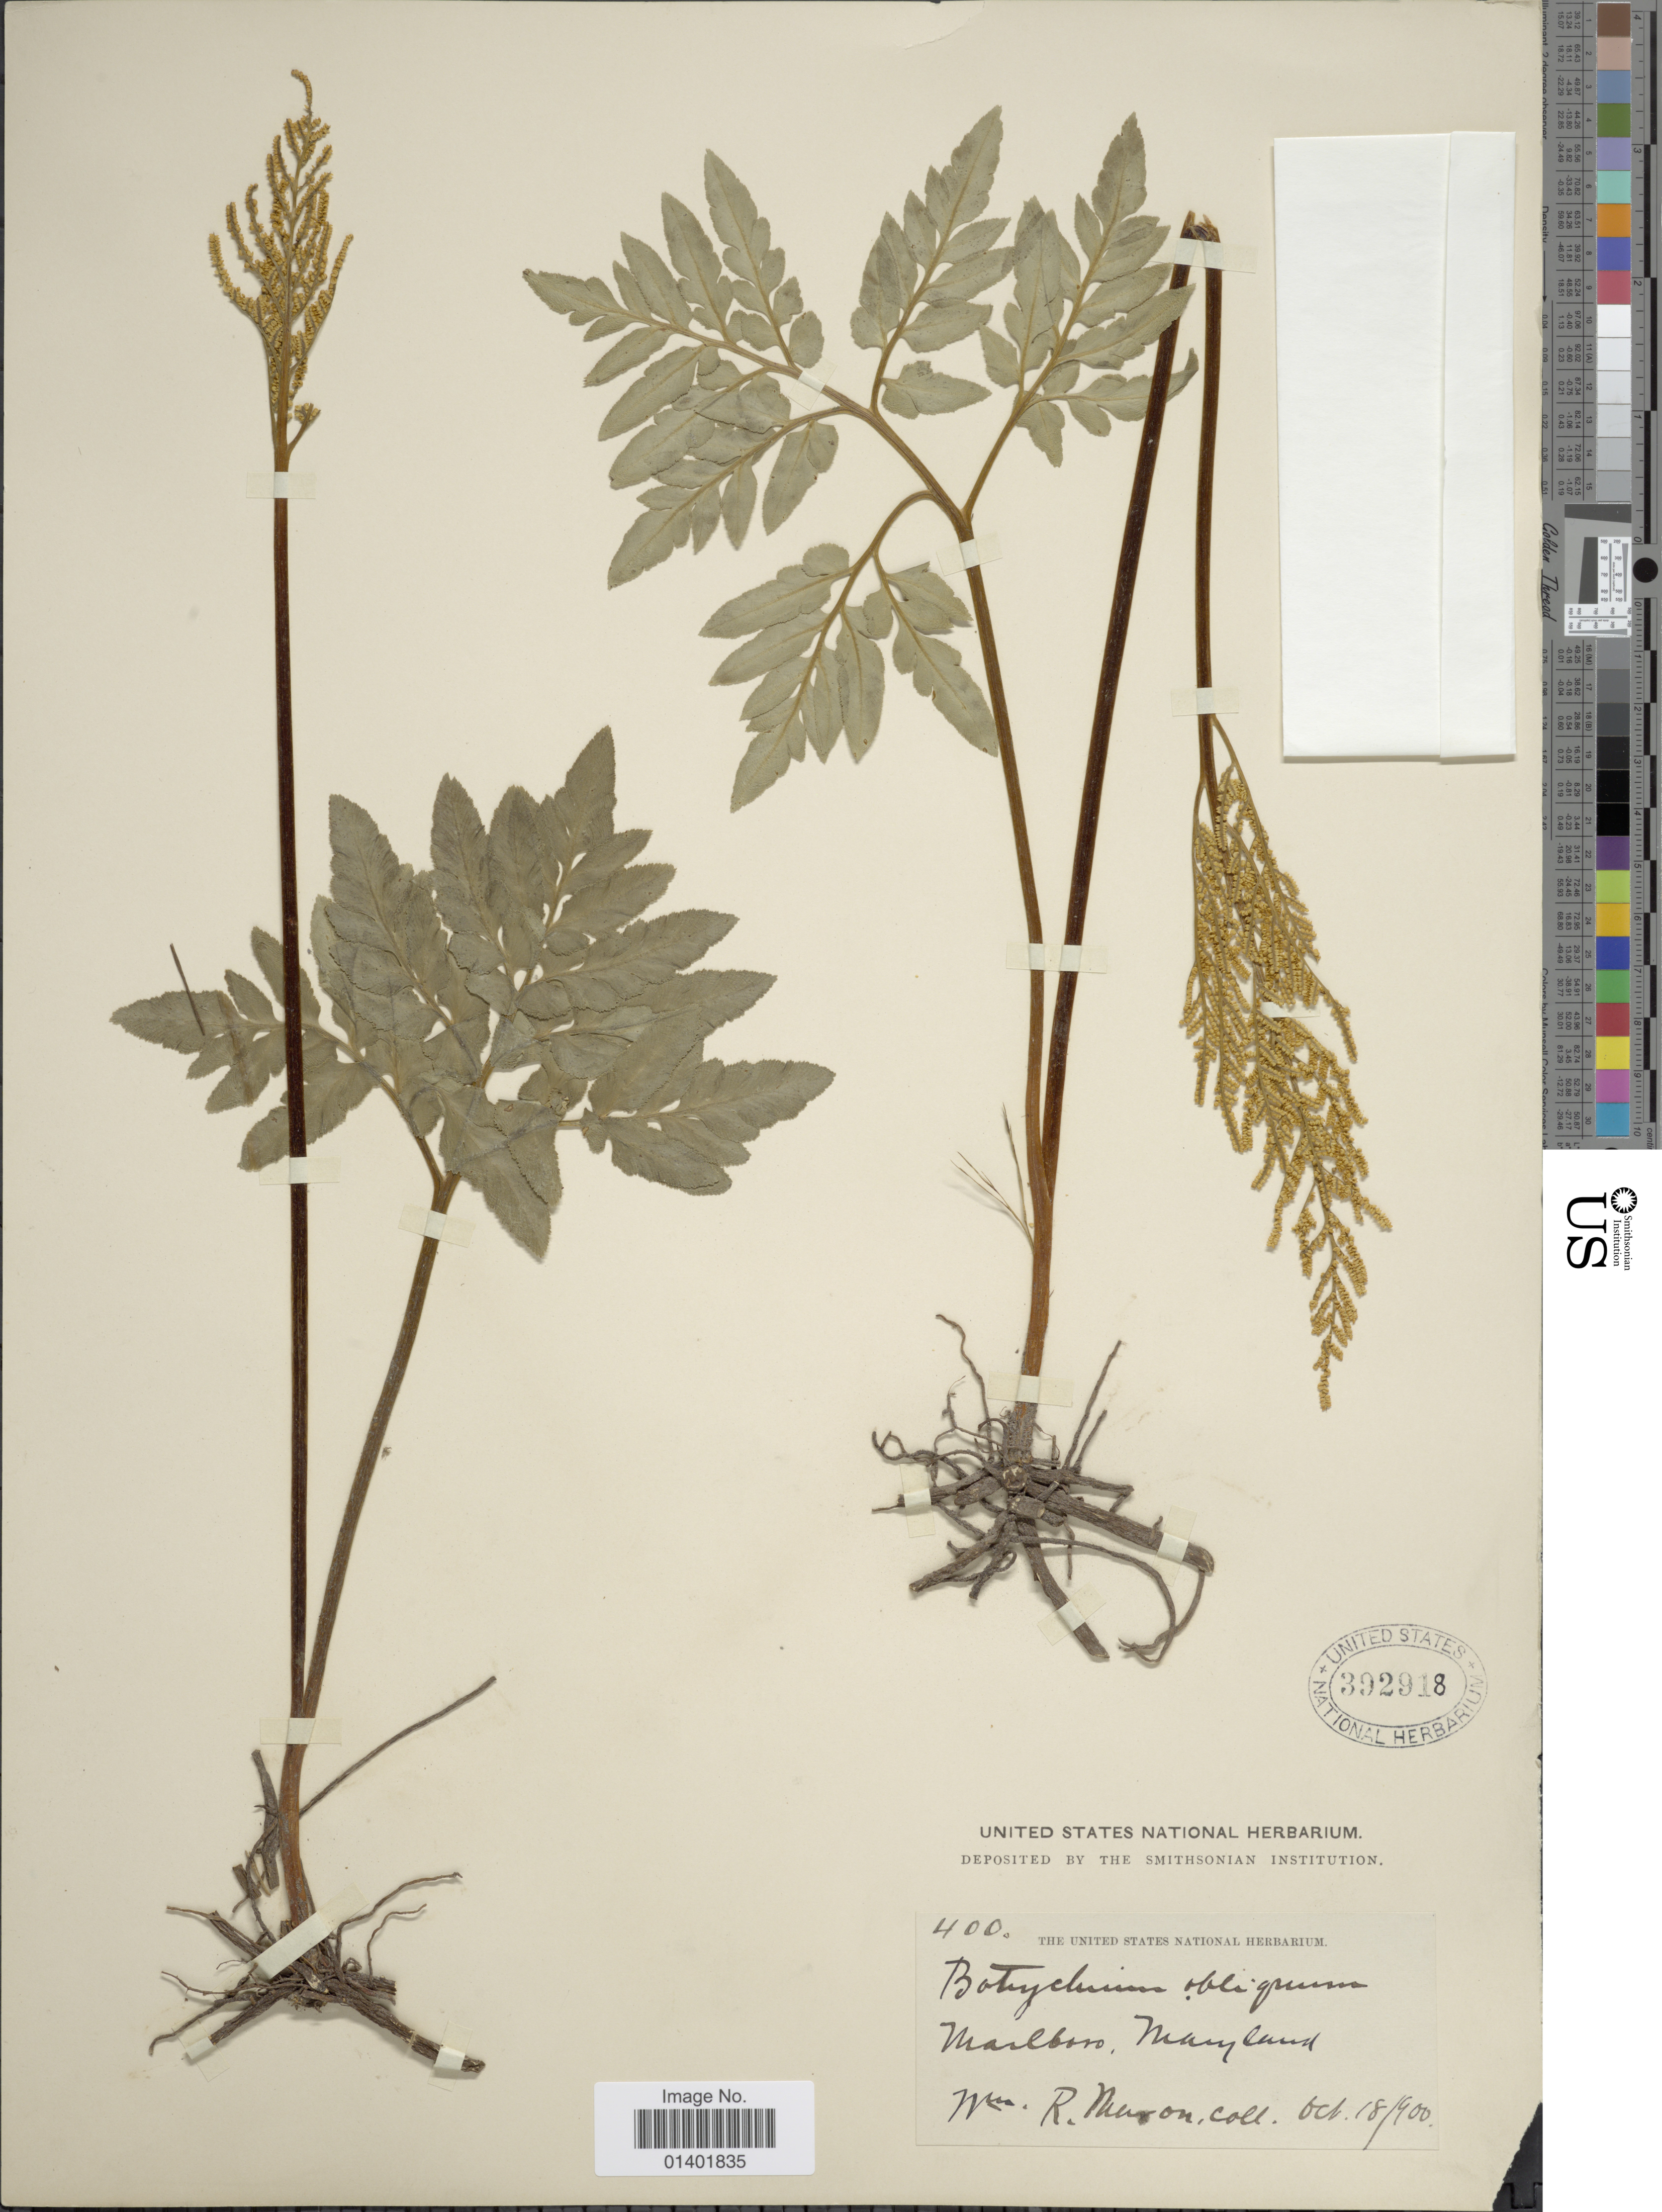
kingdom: Plantae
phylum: Tracheophyta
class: Polypodiopsida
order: Ophioglossales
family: Ophioglossaceae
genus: Botrychium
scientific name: Botrychium dissectum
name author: Spreng.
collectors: W. R. Maxon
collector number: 400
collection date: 1900-10-18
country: United States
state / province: Maryland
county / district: Prince George's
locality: Marlboro.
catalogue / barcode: US 392918